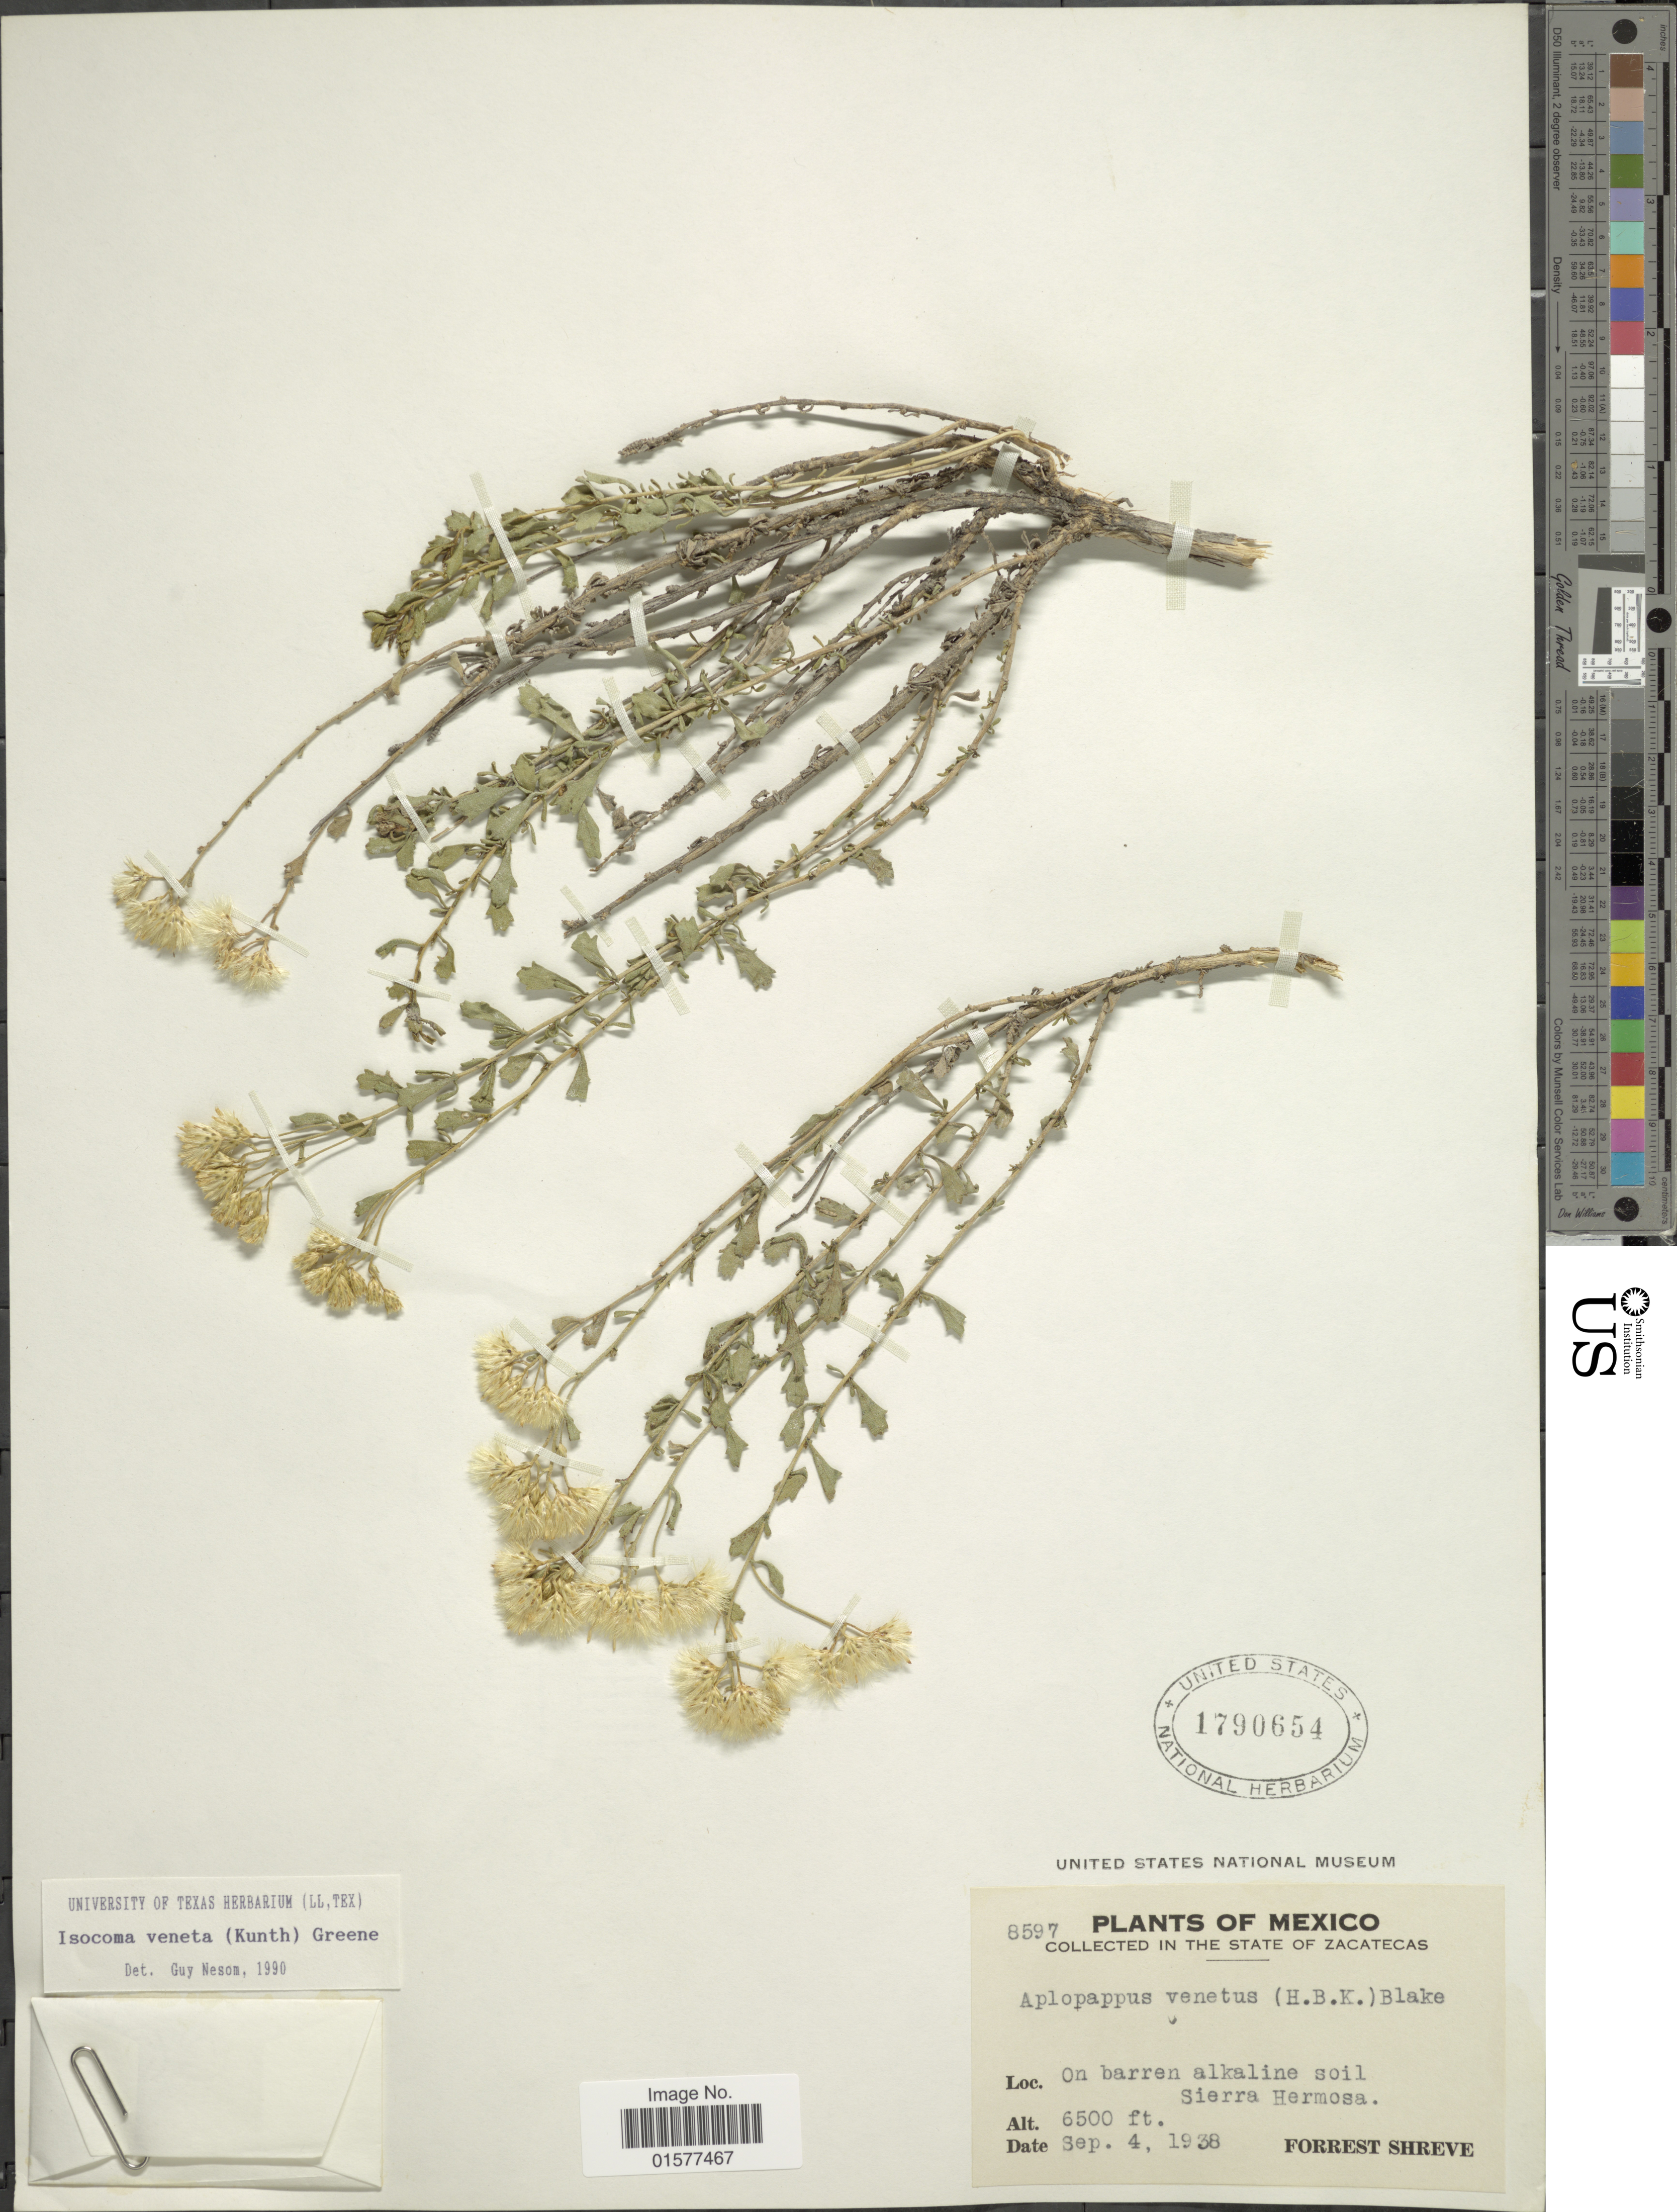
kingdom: Plantae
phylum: Tracheophyta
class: Magnoliopsida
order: Asterales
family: Asteraceae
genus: Isocoma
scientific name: Isocoma veneta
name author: (Kunth) Greene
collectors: F. Shreve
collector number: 8597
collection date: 1938-09-04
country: Mexico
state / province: Zacatecas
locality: Collected in the State of Zacatecas, On barren alkaline soil, Sierra Hermosa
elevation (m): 1981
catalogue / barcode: US 1790654